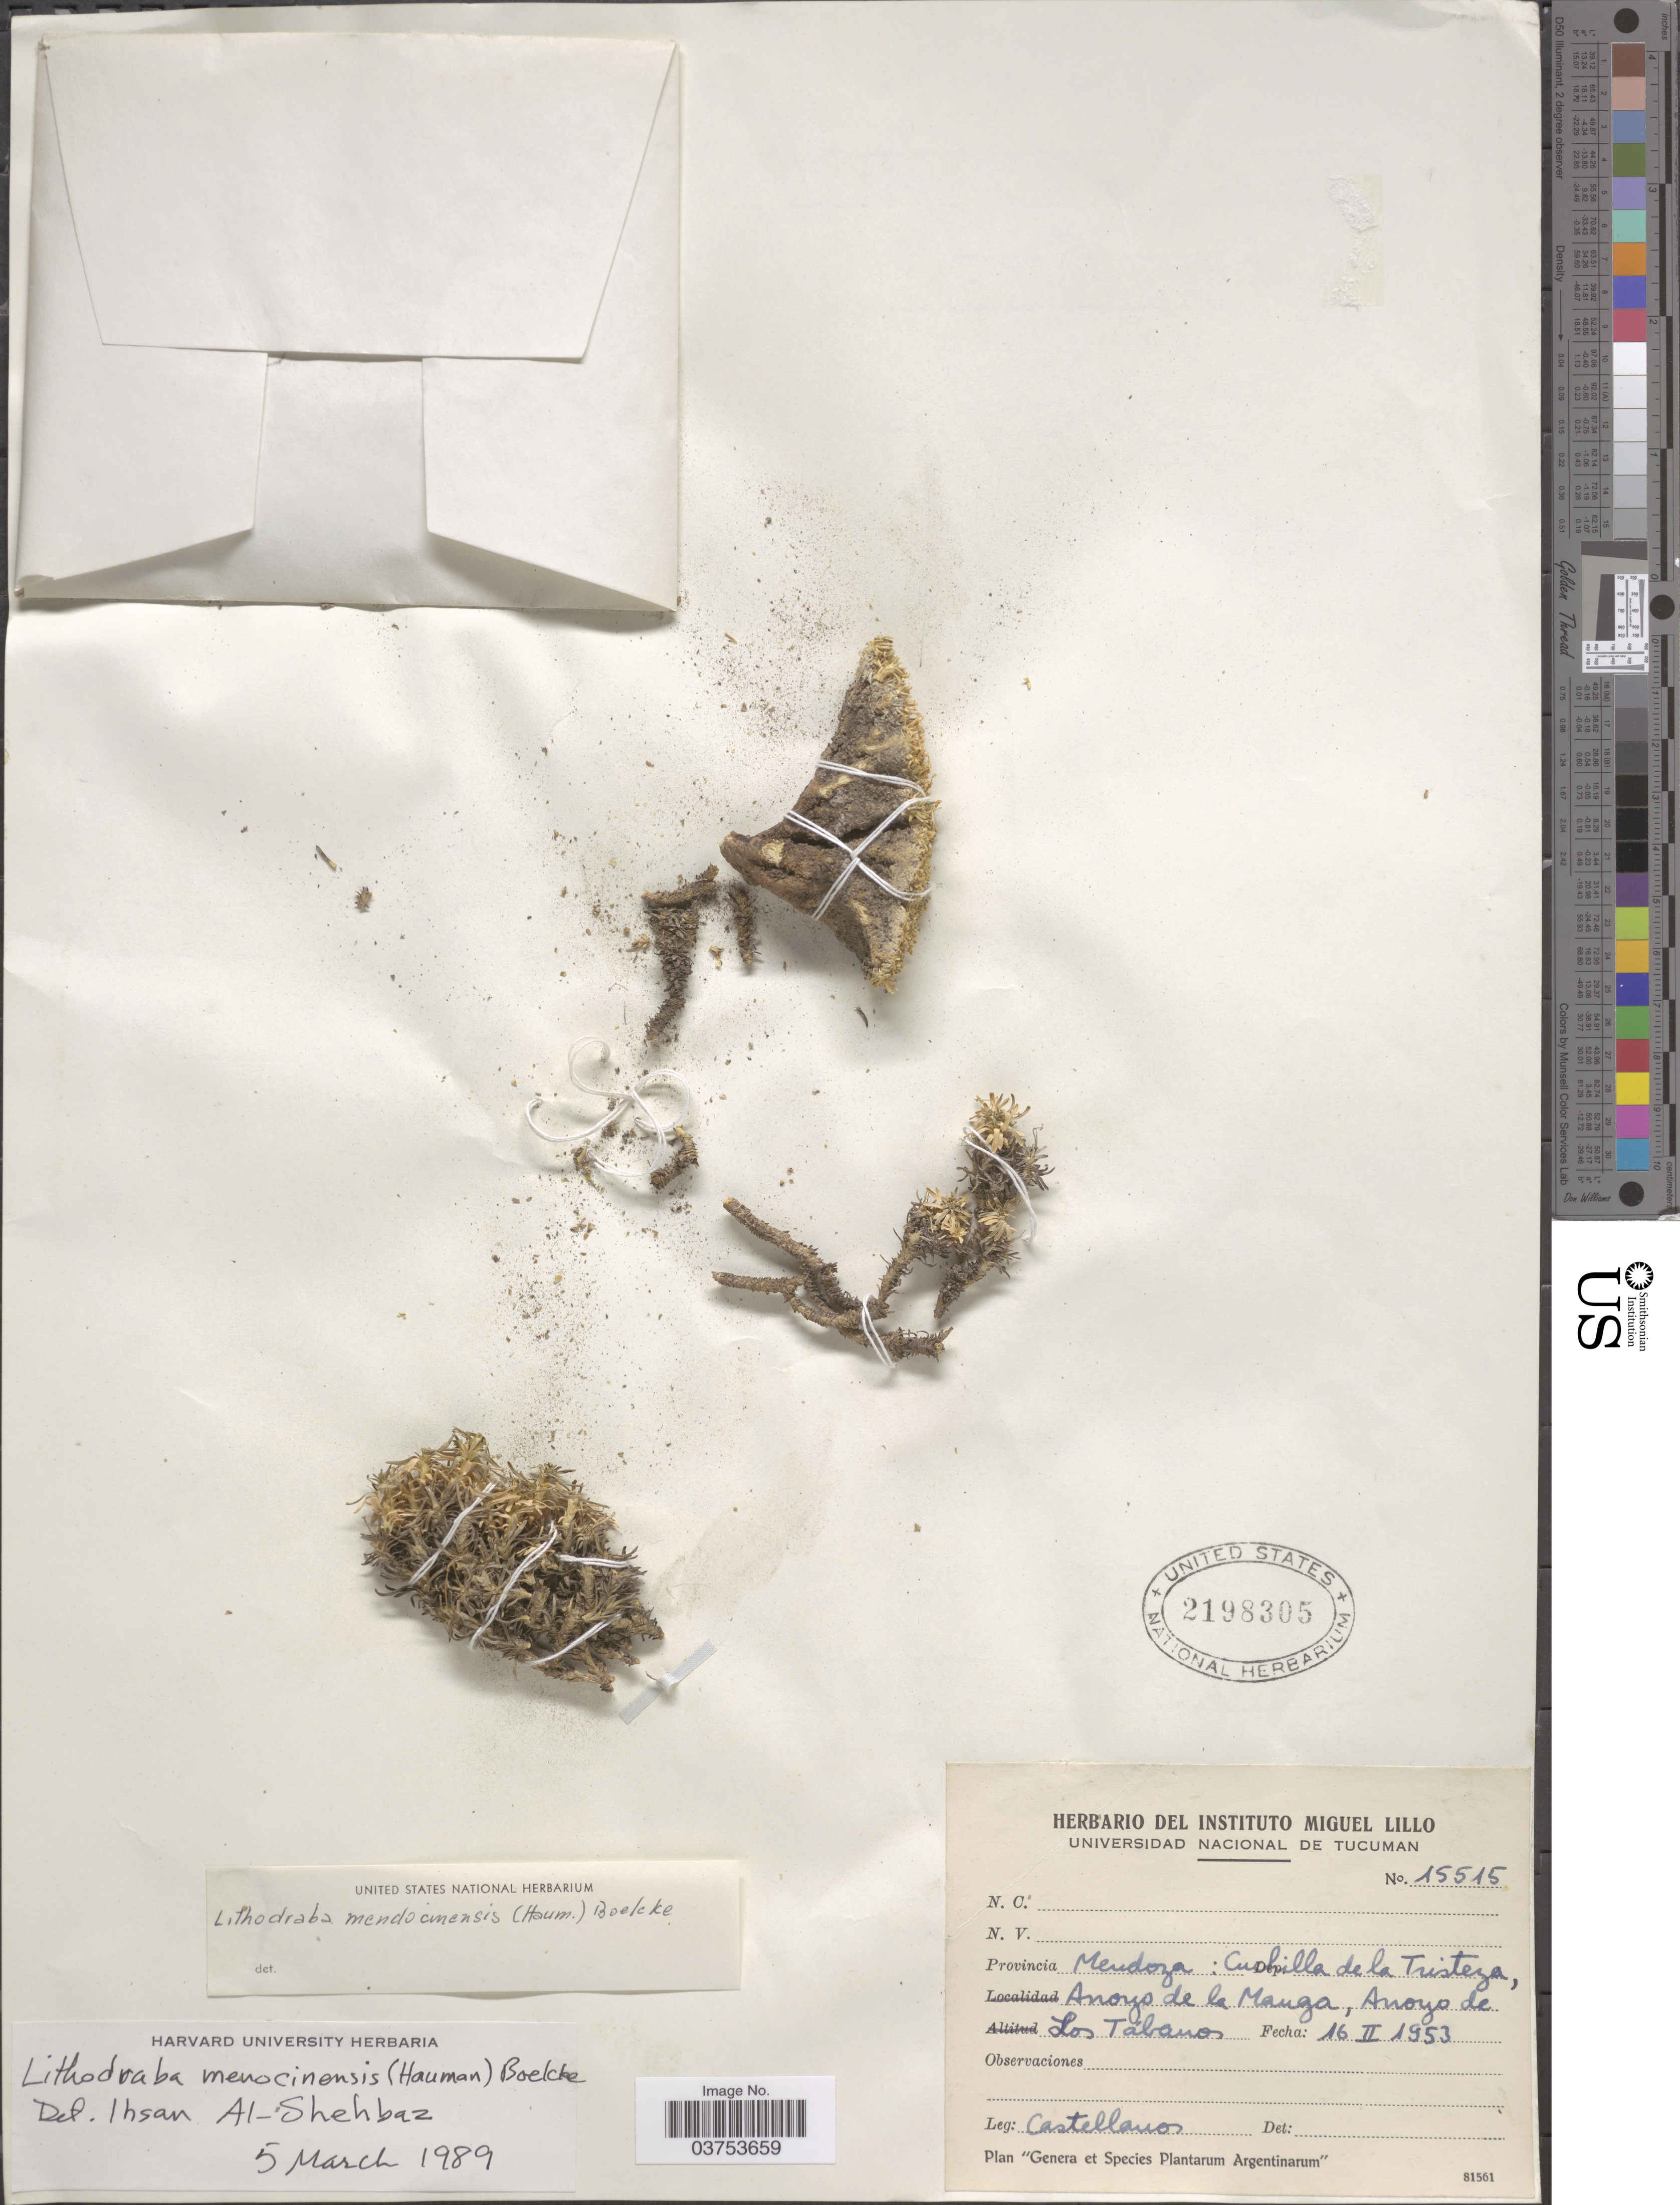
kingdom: Plantae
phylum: Tracheophyta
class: Magnoliopsida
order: Brassicales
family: Brassicaceae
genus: Lepidium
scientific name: Lepidium mendocinense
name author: (Hauman) Al-Shehbaz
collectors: -- Castellanos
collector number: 15515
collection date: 1953-02-16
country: Argentina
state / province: Mendoza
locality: Cuchilla de la Tusteza, Arroyo de la Manga, Arroyo de Los Tabanos.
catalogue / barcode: US 2198305